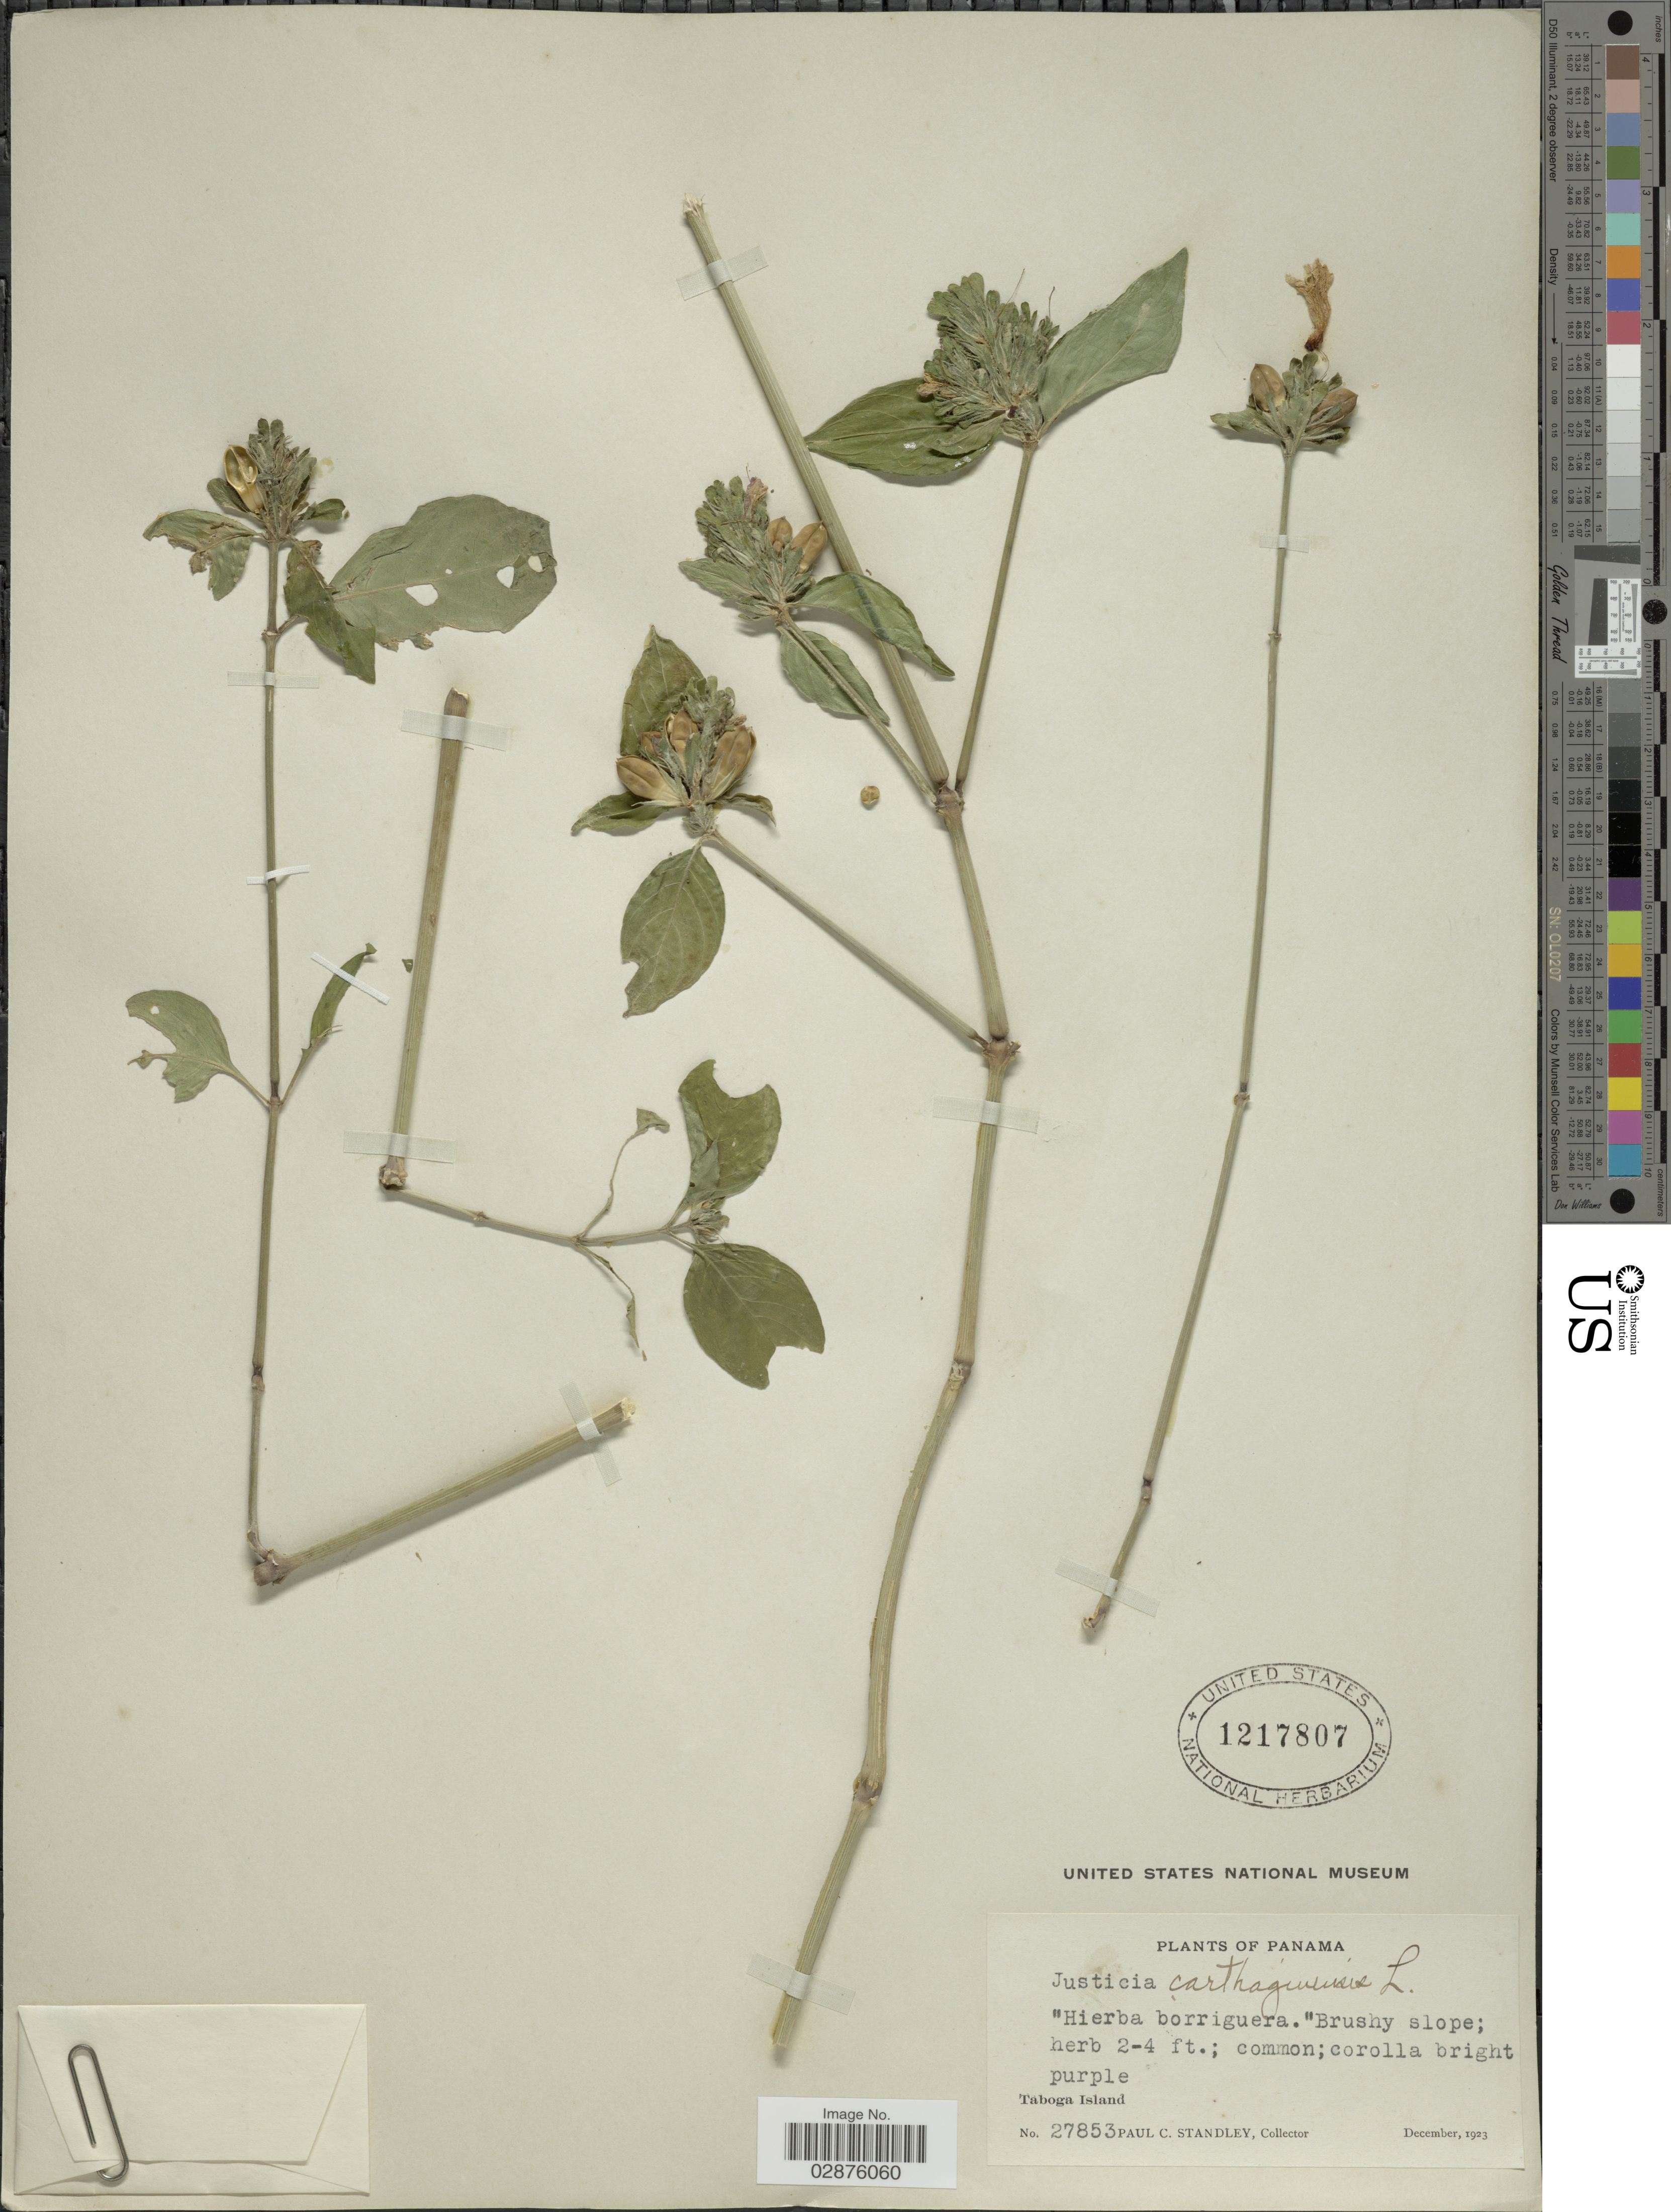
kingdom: Plantae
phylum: Tracheophyta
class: Magnoliopsida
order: Lamiales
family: Acanthaceae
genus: Justicia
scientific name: Justicia carthaginensis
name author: Jacq.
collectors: P. C. Standley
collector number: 27853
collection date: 1923-12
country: Panama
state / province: Panamá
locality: Taboga Island.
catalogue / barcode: US 1217807